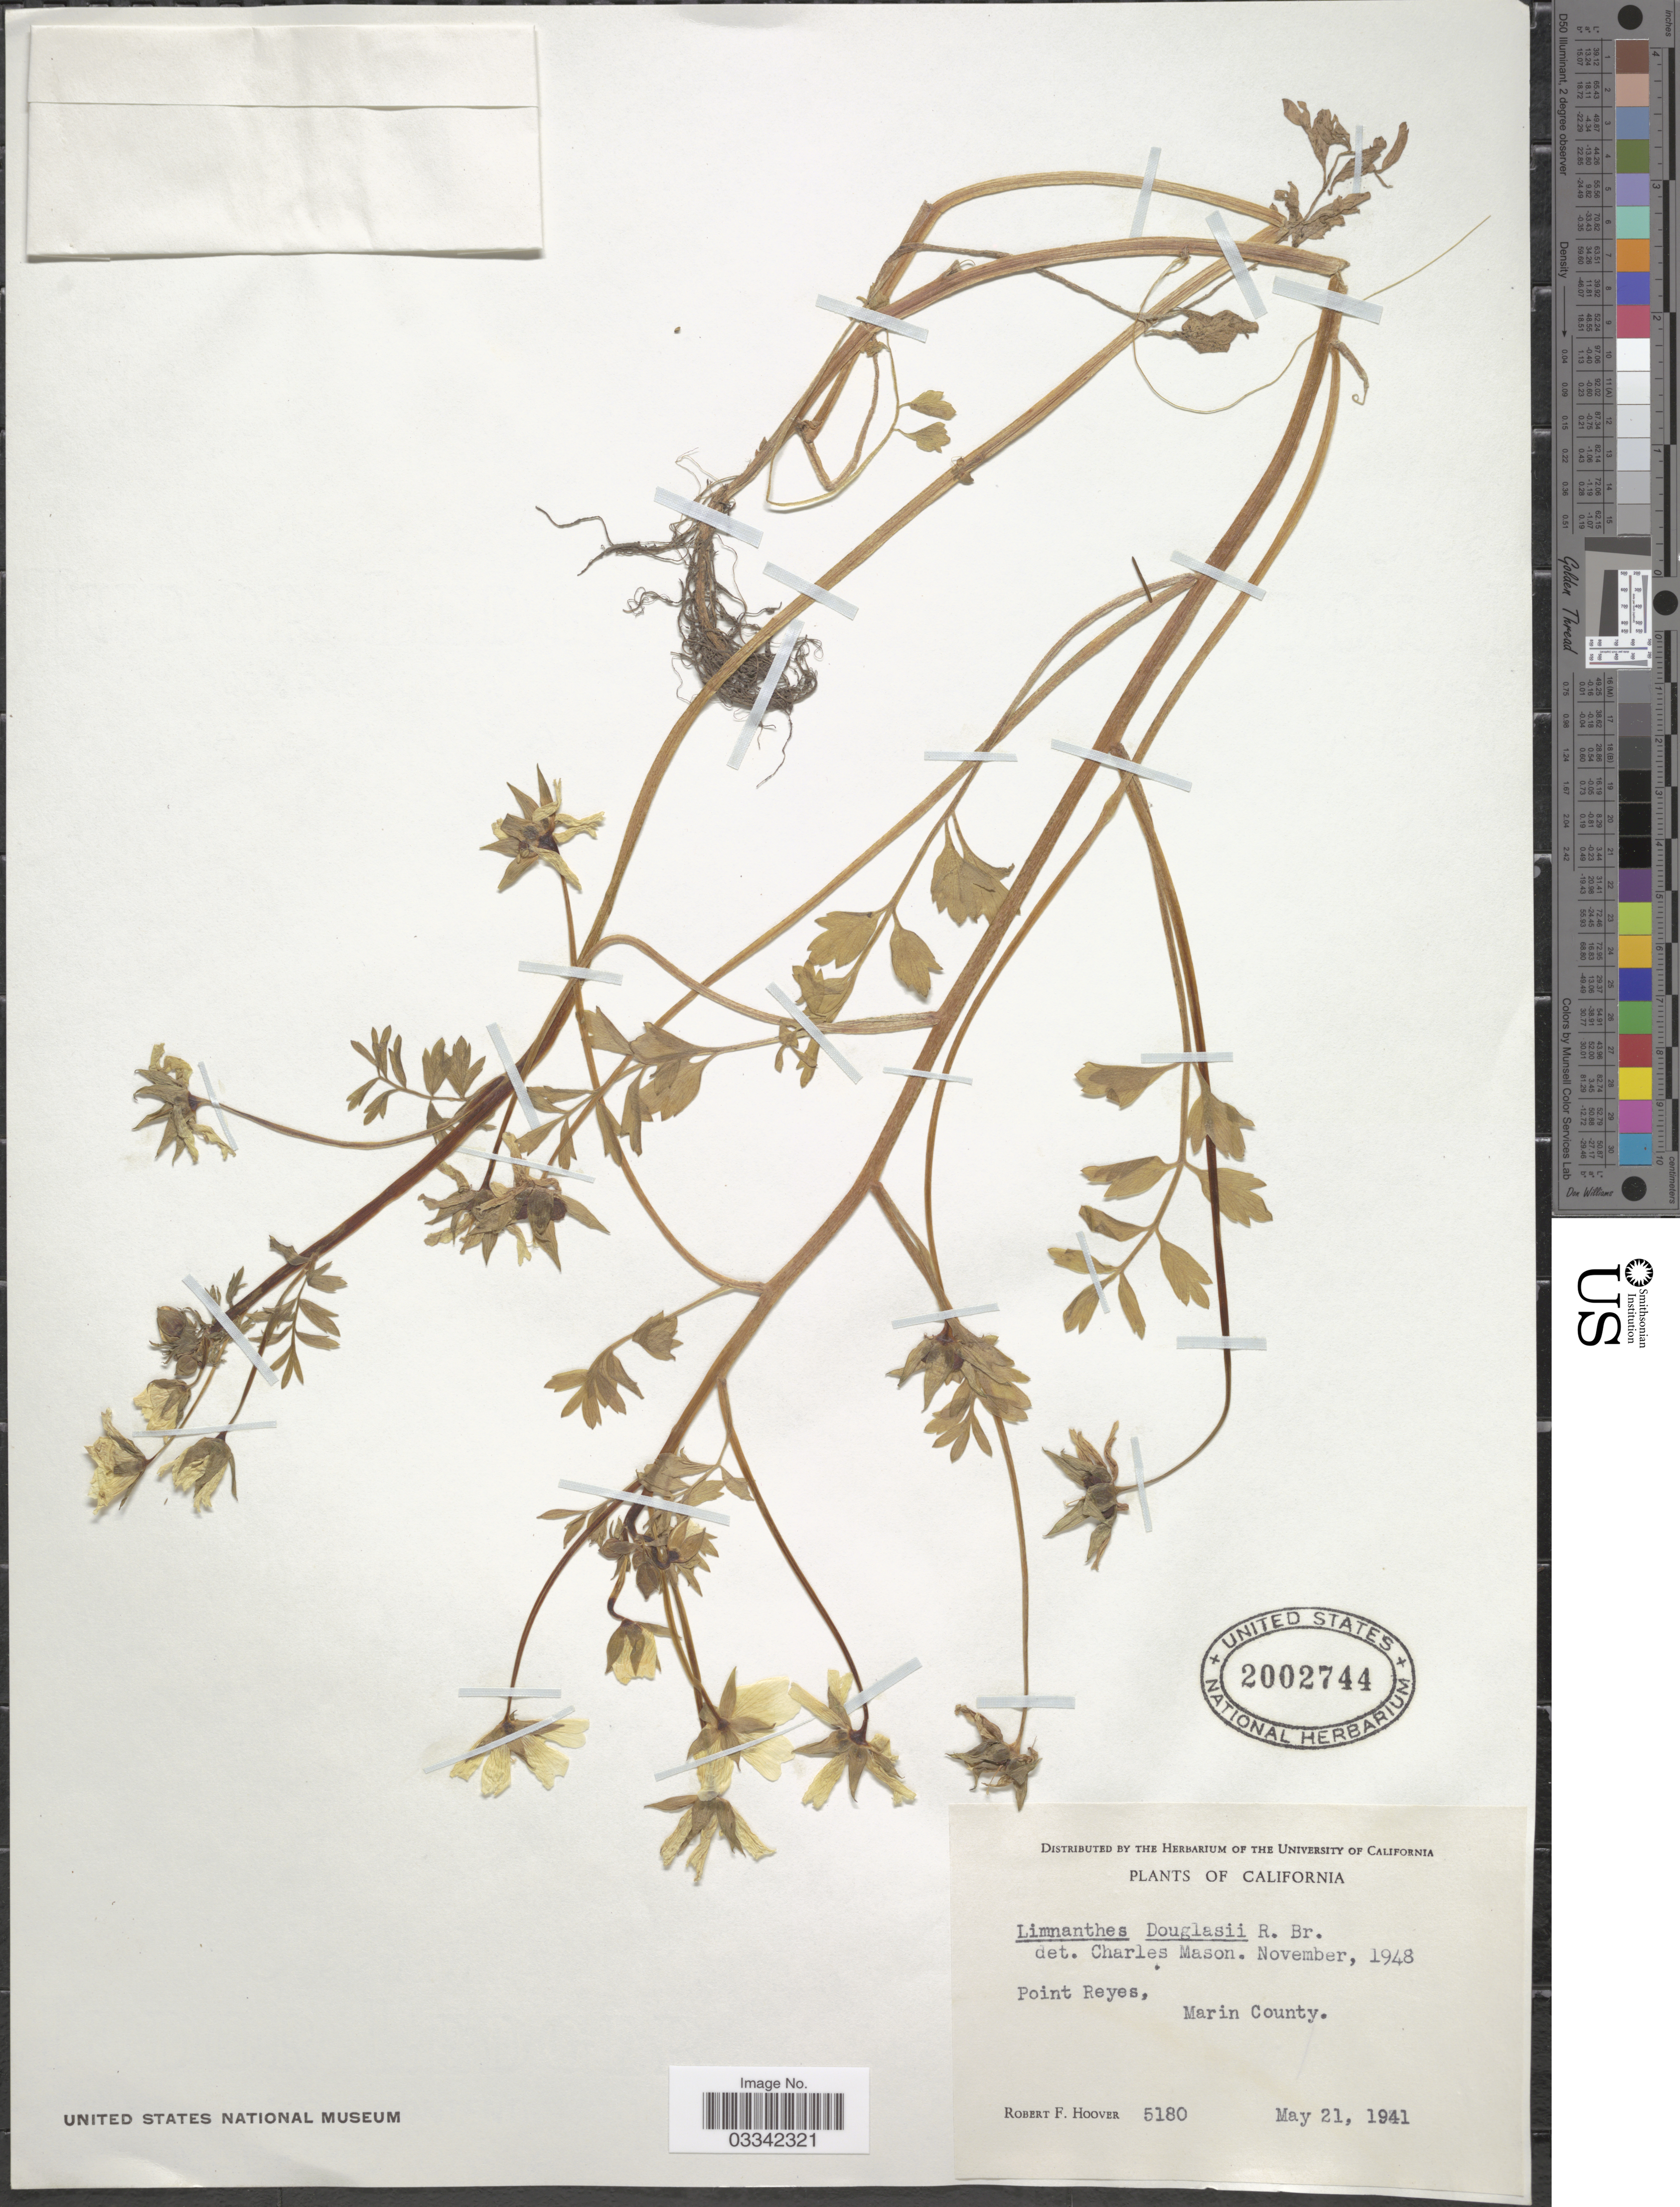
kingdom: Plantae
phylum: Tracheophyta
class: Magnoliopsida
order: Brassicales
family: Limnanthaceae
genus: Limnanthes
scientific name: Limnanthes douglasii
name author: R. Br.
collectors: R. F. Hoover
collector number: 5180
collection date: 1941-05-21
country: United States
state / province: California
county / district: Marin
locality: Point Reyes, Marin County.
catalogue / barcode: US 2002744